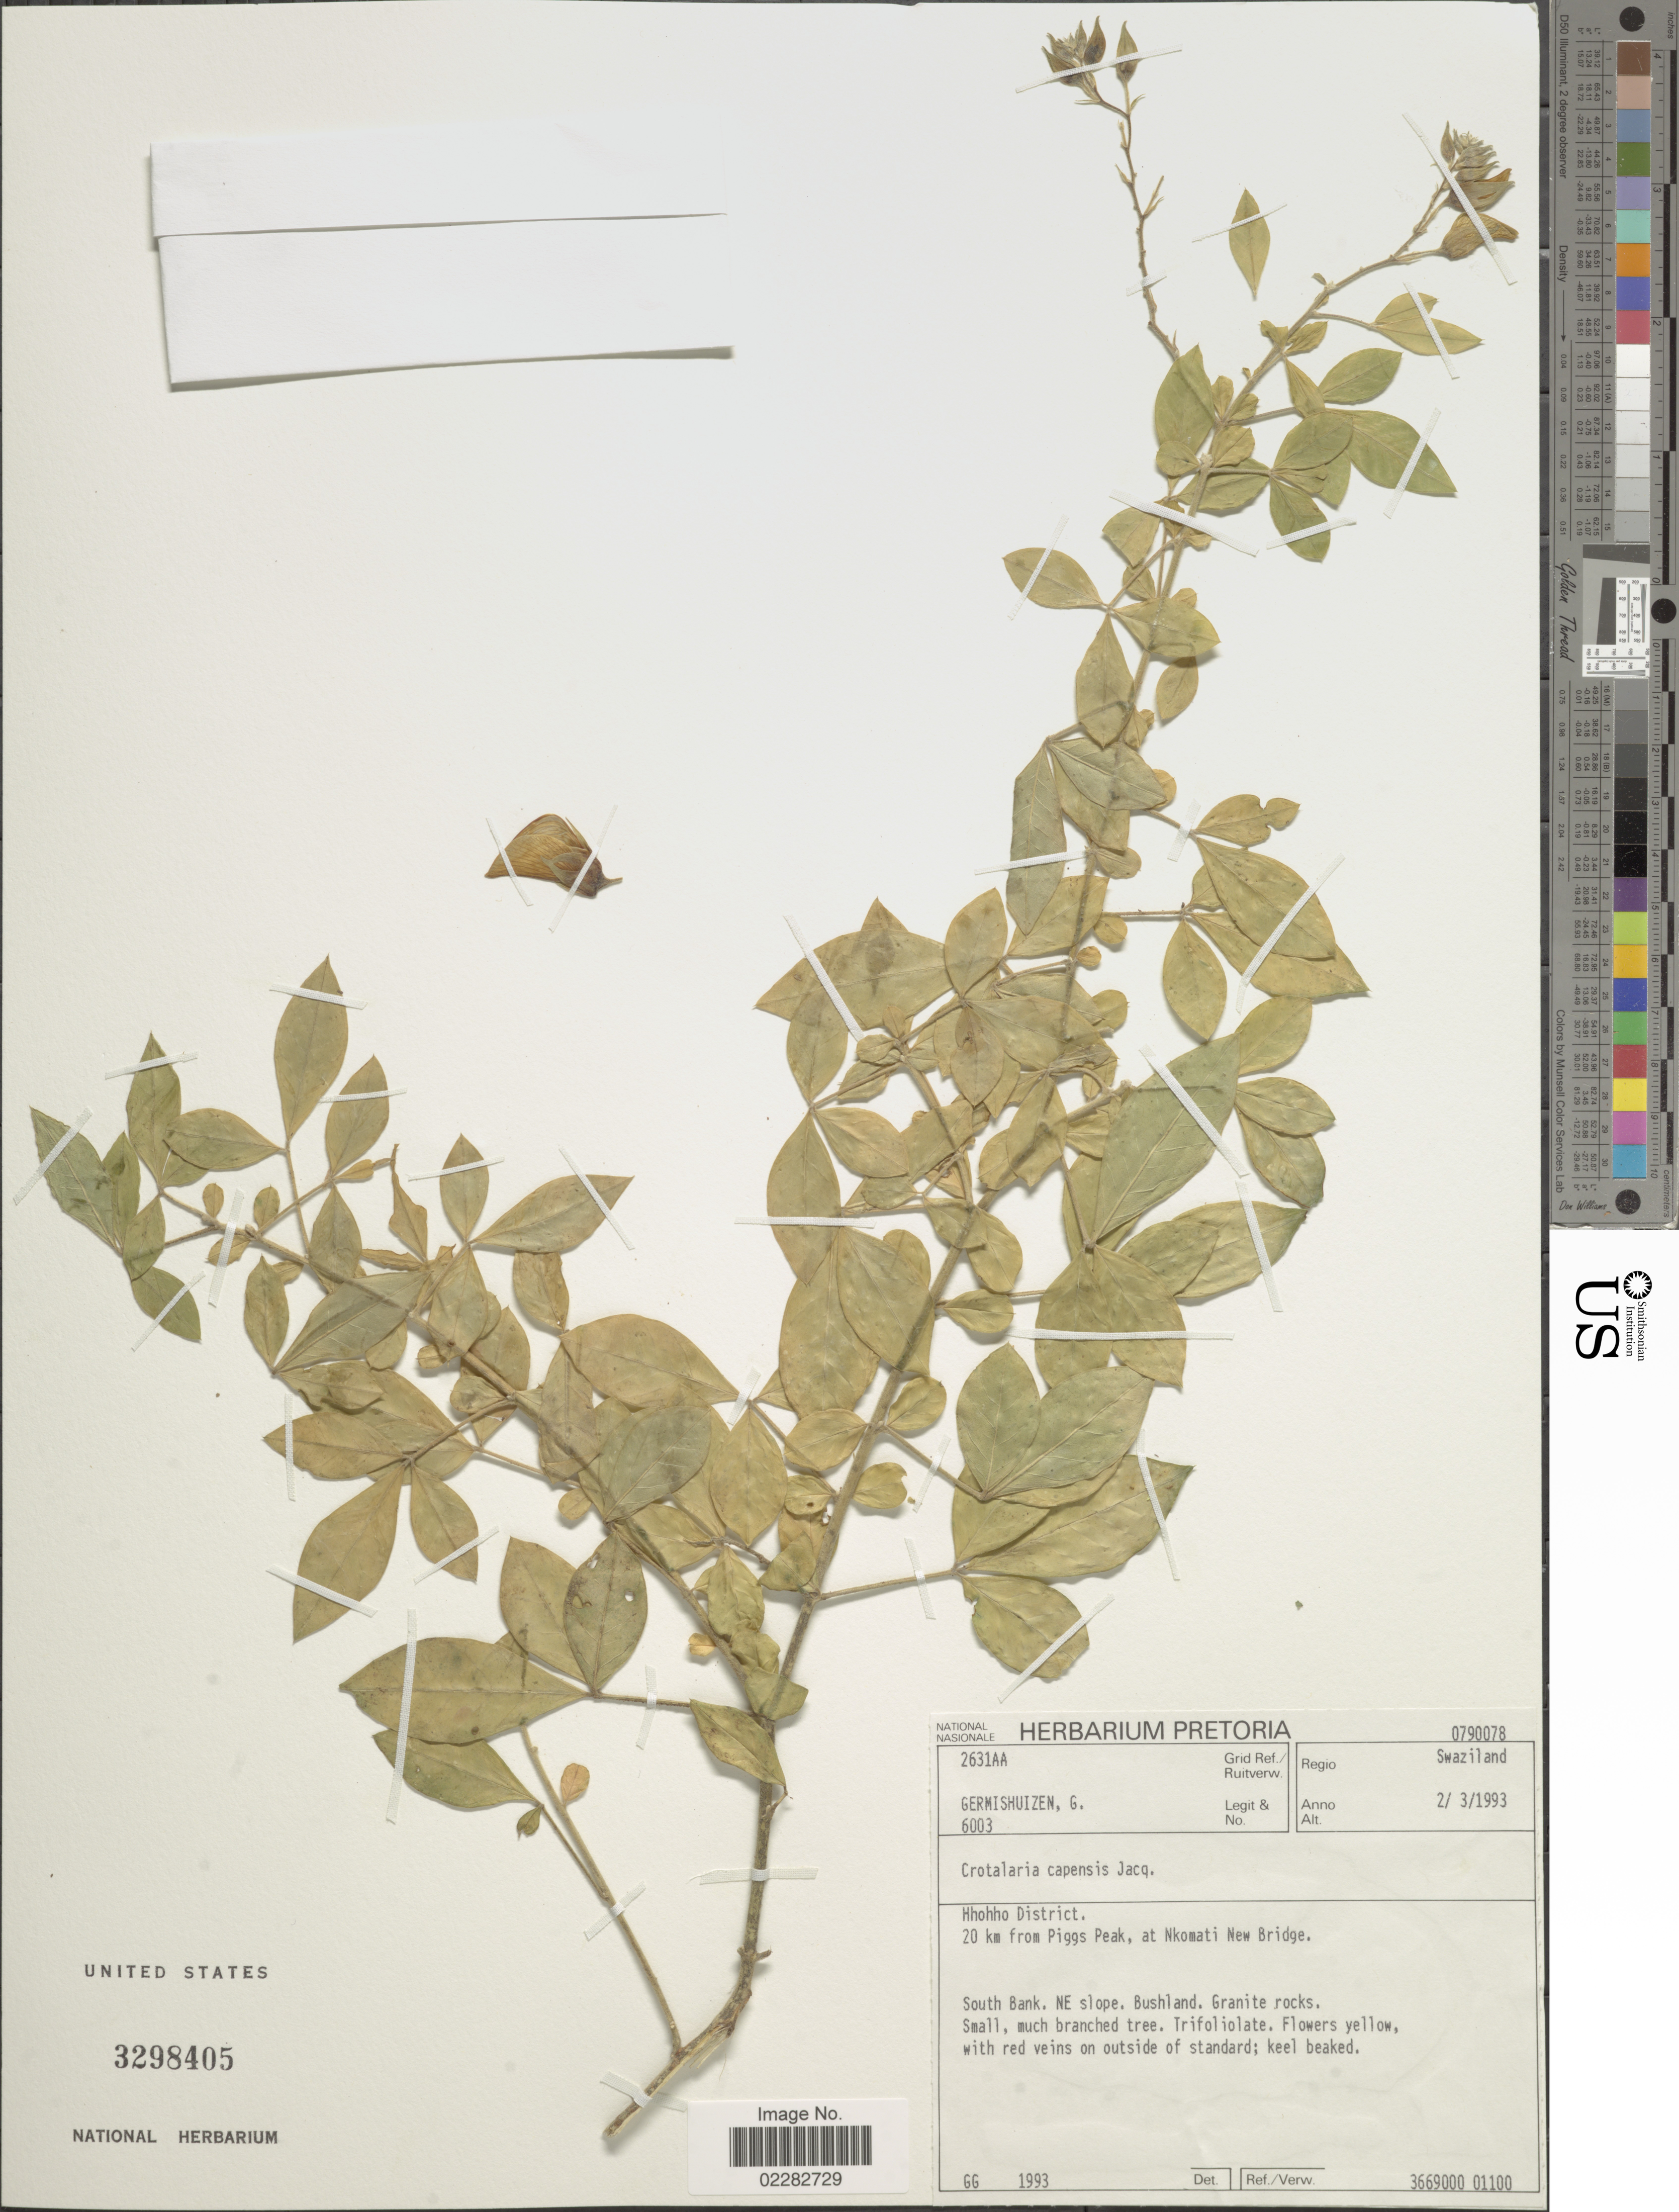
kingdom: Plantae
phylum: Tracheophyta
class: Magnoliopsida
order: Fabales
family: Fabaceae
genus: Crotalaria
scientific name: Crotalaria capensis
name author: Jacq.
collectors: G. Germishuizen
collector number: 6003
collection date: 1993-03-02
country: Eswatini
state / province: Hhohho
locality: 20 km from Piggs Peak, at Nkomati New Bridge, South Bank, NE slope, bushland.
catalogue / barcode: US 3298405